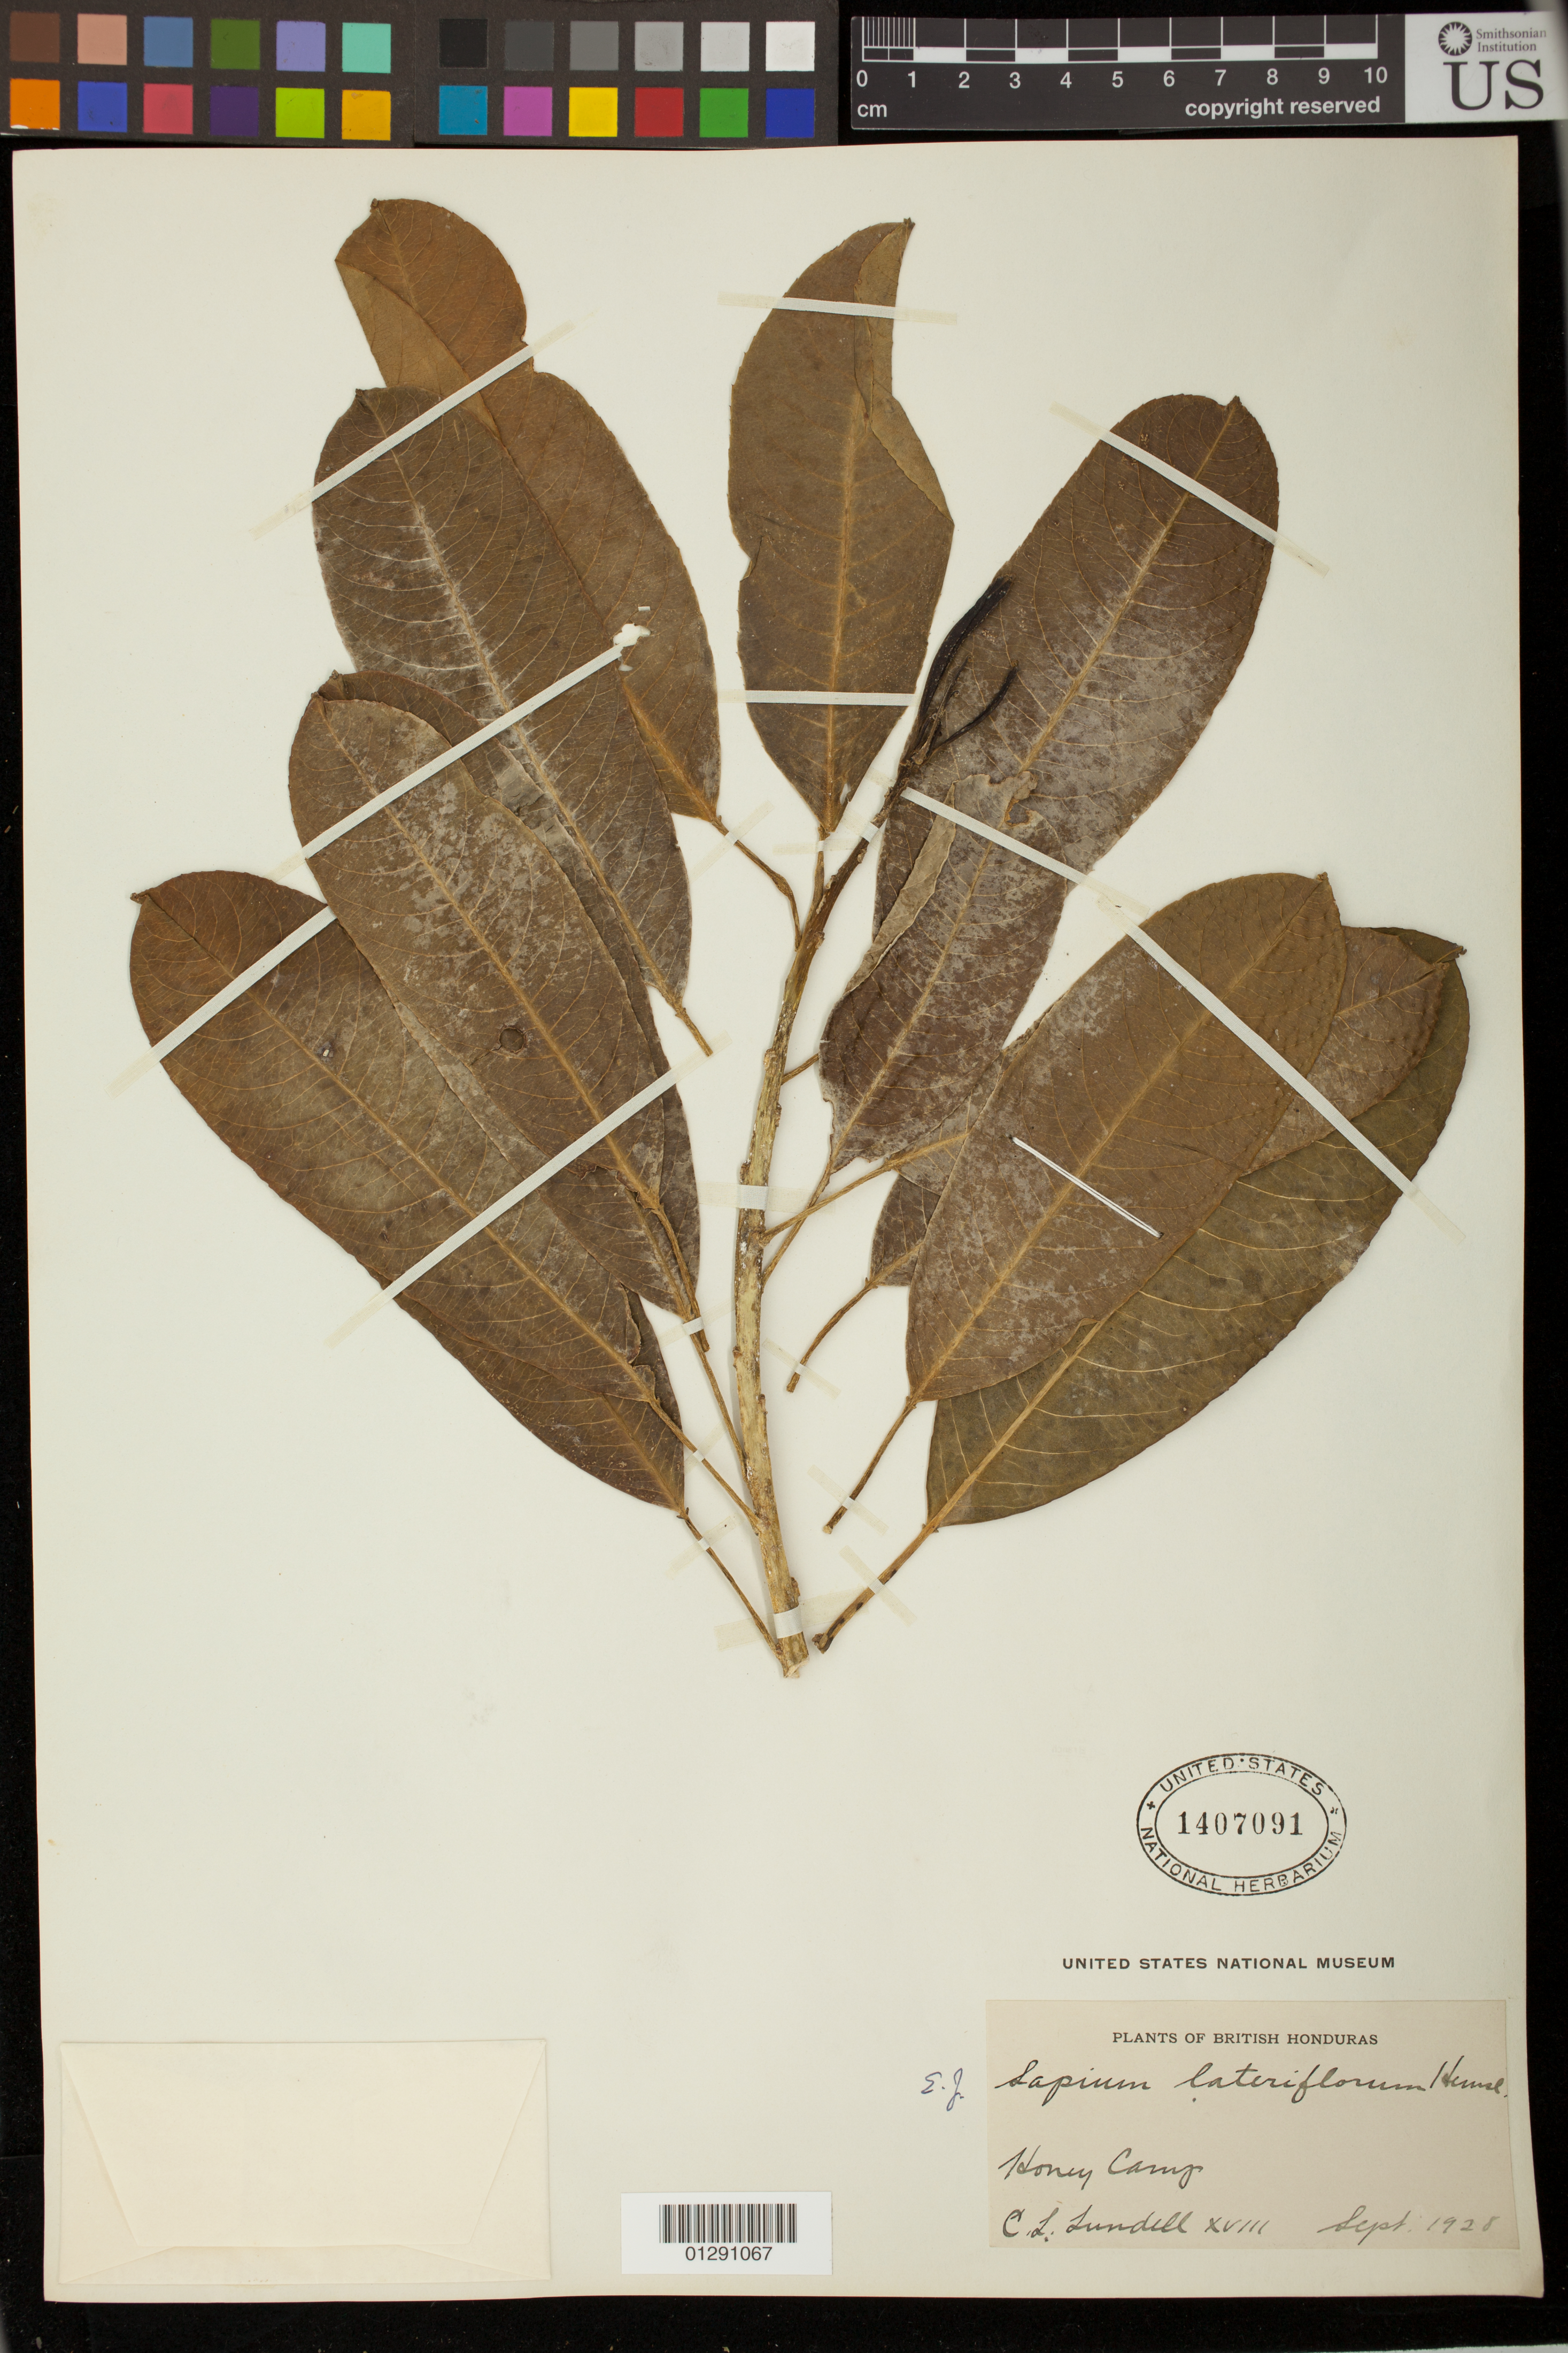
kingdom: Plantae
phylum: Tracheophyta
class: Magnoliopsida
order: Malpighiales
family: Euphorbiaceae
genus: Sapium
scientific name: Sapium lateriflorum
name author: Hemsl.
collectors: C. L. Lundell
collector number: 18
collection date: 1928-09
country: Belize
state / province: Orange Walk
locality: Honey Camp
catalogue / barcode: US 1407091